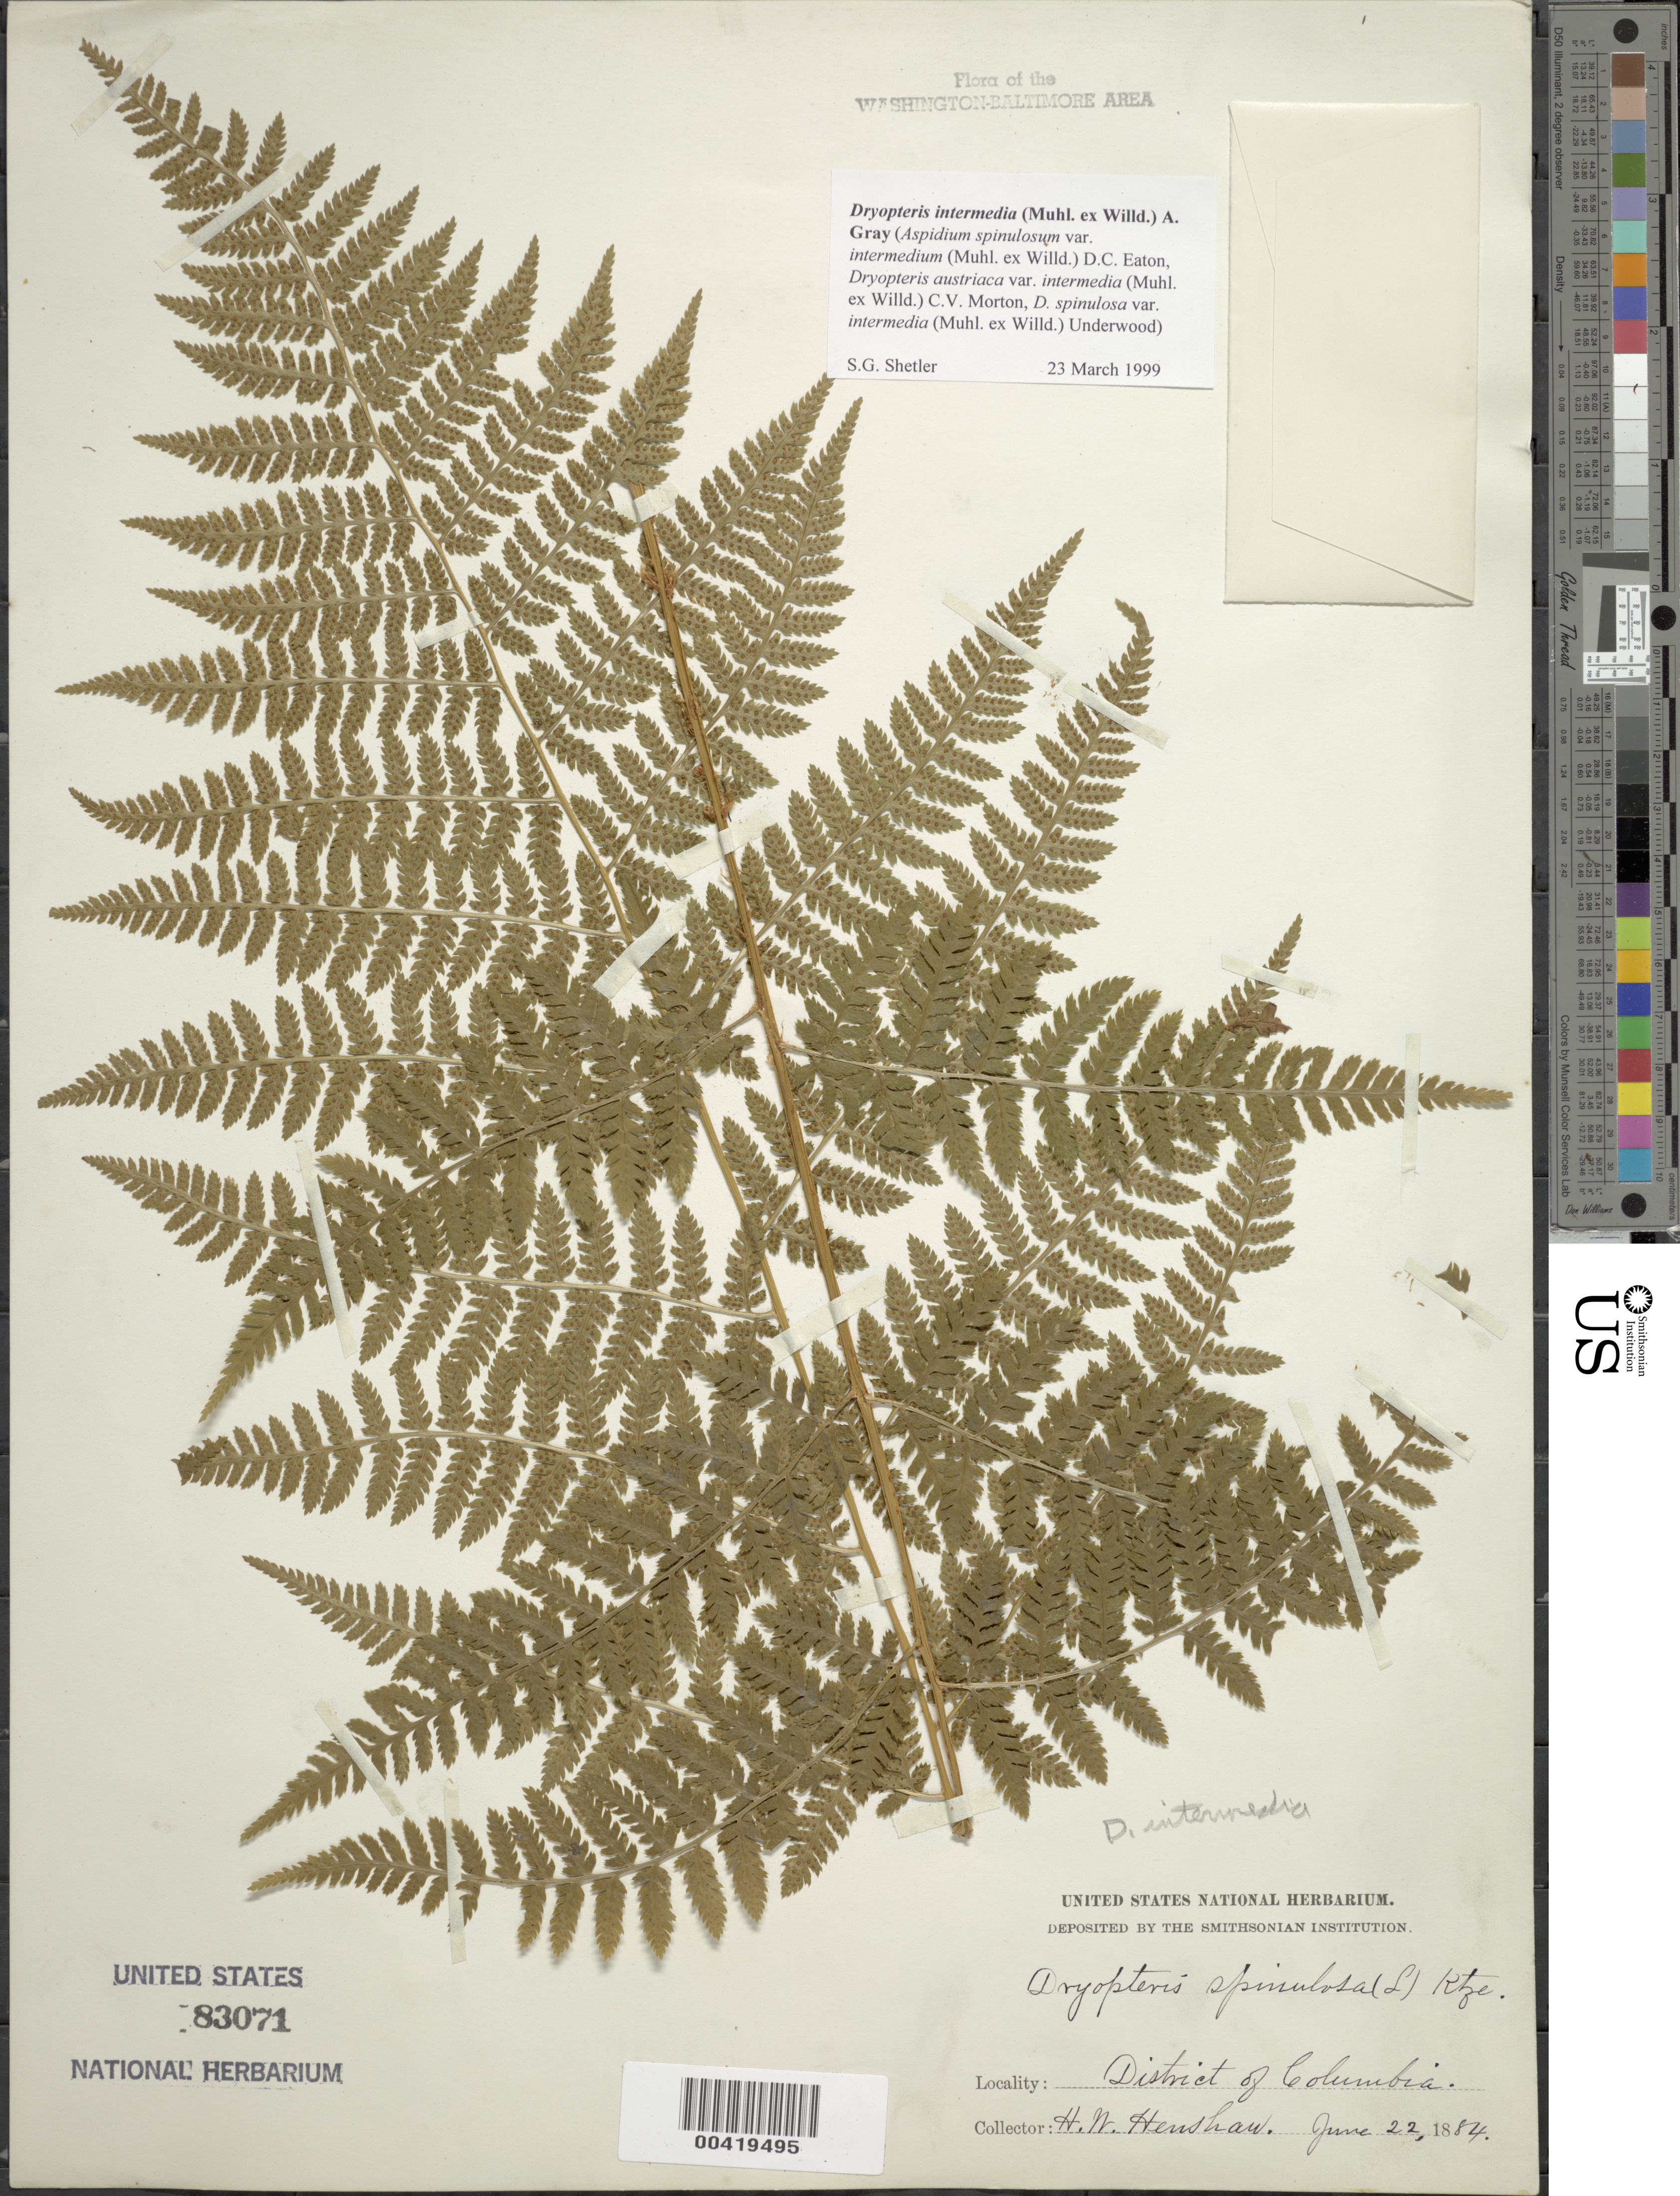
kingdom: Plantae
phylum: Tracheophyta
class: Polypodiopsida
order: Polypodiales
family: Dryopteridaceae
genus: Dryopteris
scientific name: Dryopteris intermedia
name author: (Muhl.) A. Gray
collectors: H. Henshaw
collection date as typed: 22 Jun 1884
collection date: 1884-06-22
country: United States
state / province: District of Columbia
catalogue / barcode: US 83071